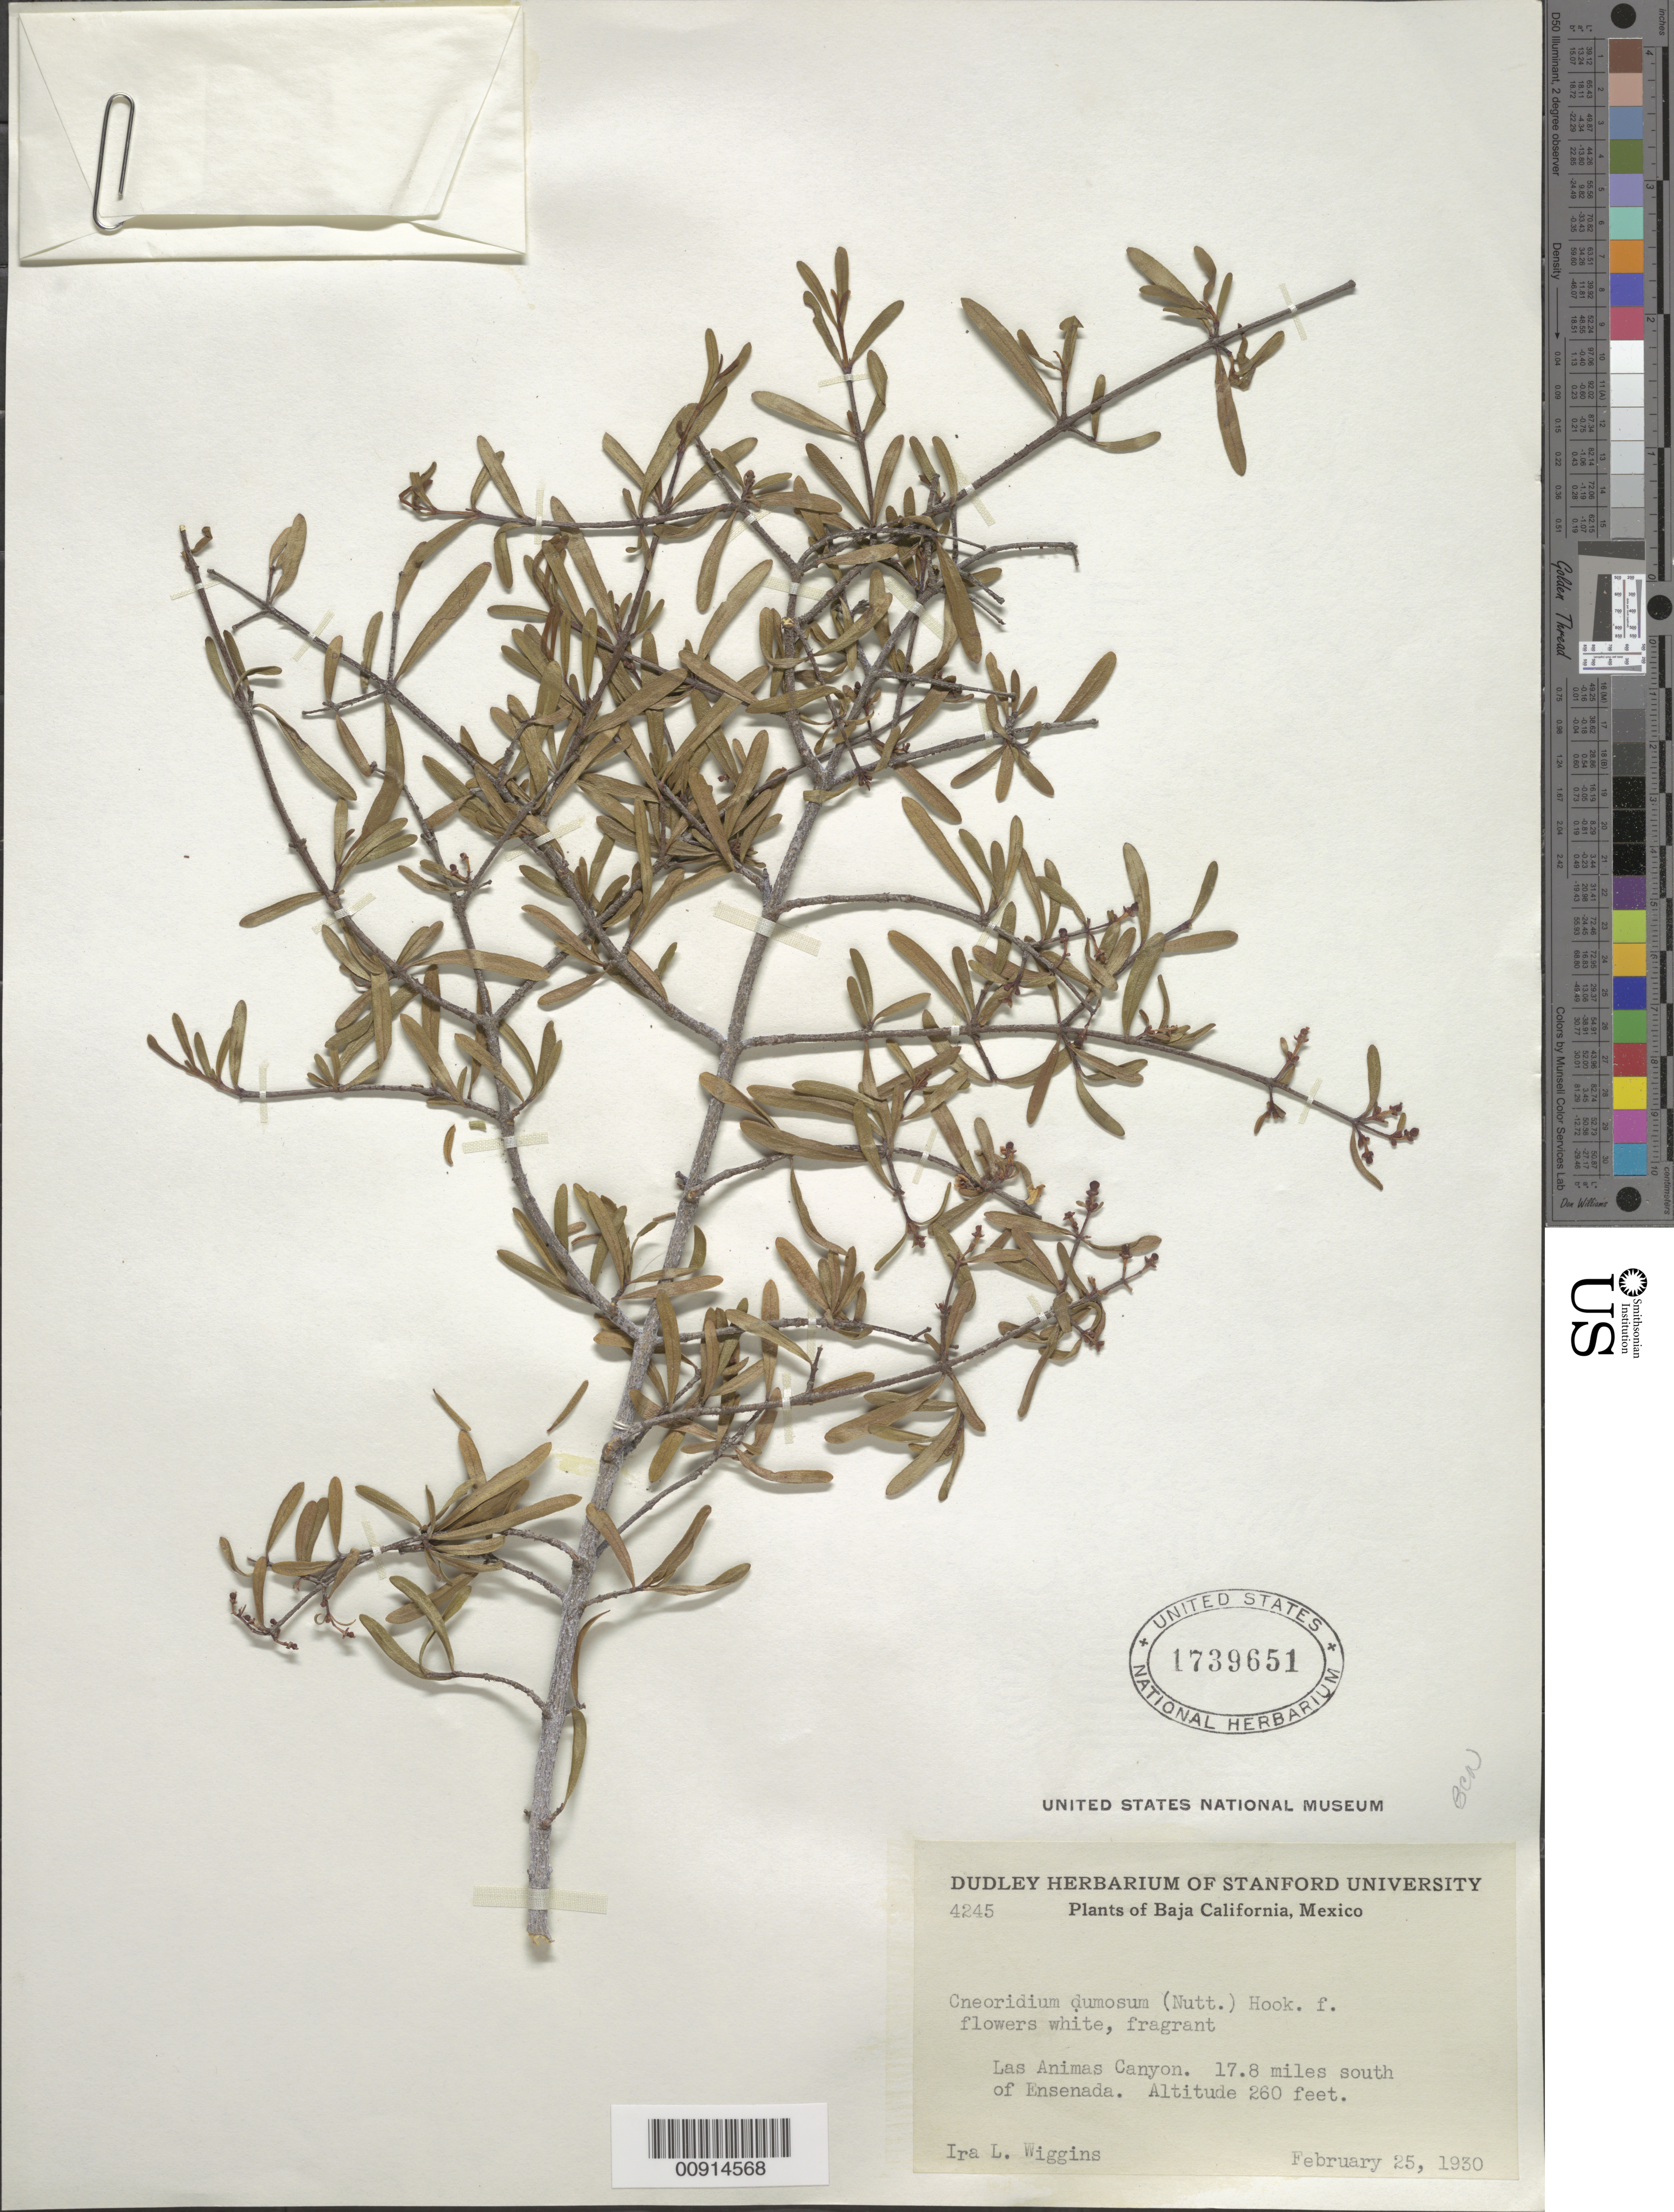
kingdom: Plantae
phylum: Tracheophyta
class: Magnoliopsida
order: Sapindales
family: Rutaceae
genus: Cneoridium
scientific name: Cneoridium dumosum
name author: (Nutt. ex Torr. & A. Gray) Hook. f. ex Baill.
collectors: I. L. Wiggins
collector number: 4245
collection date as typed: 25 Feb 1930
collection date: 1930-02-25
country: Mexico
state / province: Baja California Norte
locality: Las Animas Canyon. 17.8 miles south of Ensenada. Baja California.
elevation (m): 79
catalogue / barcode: US 1739651